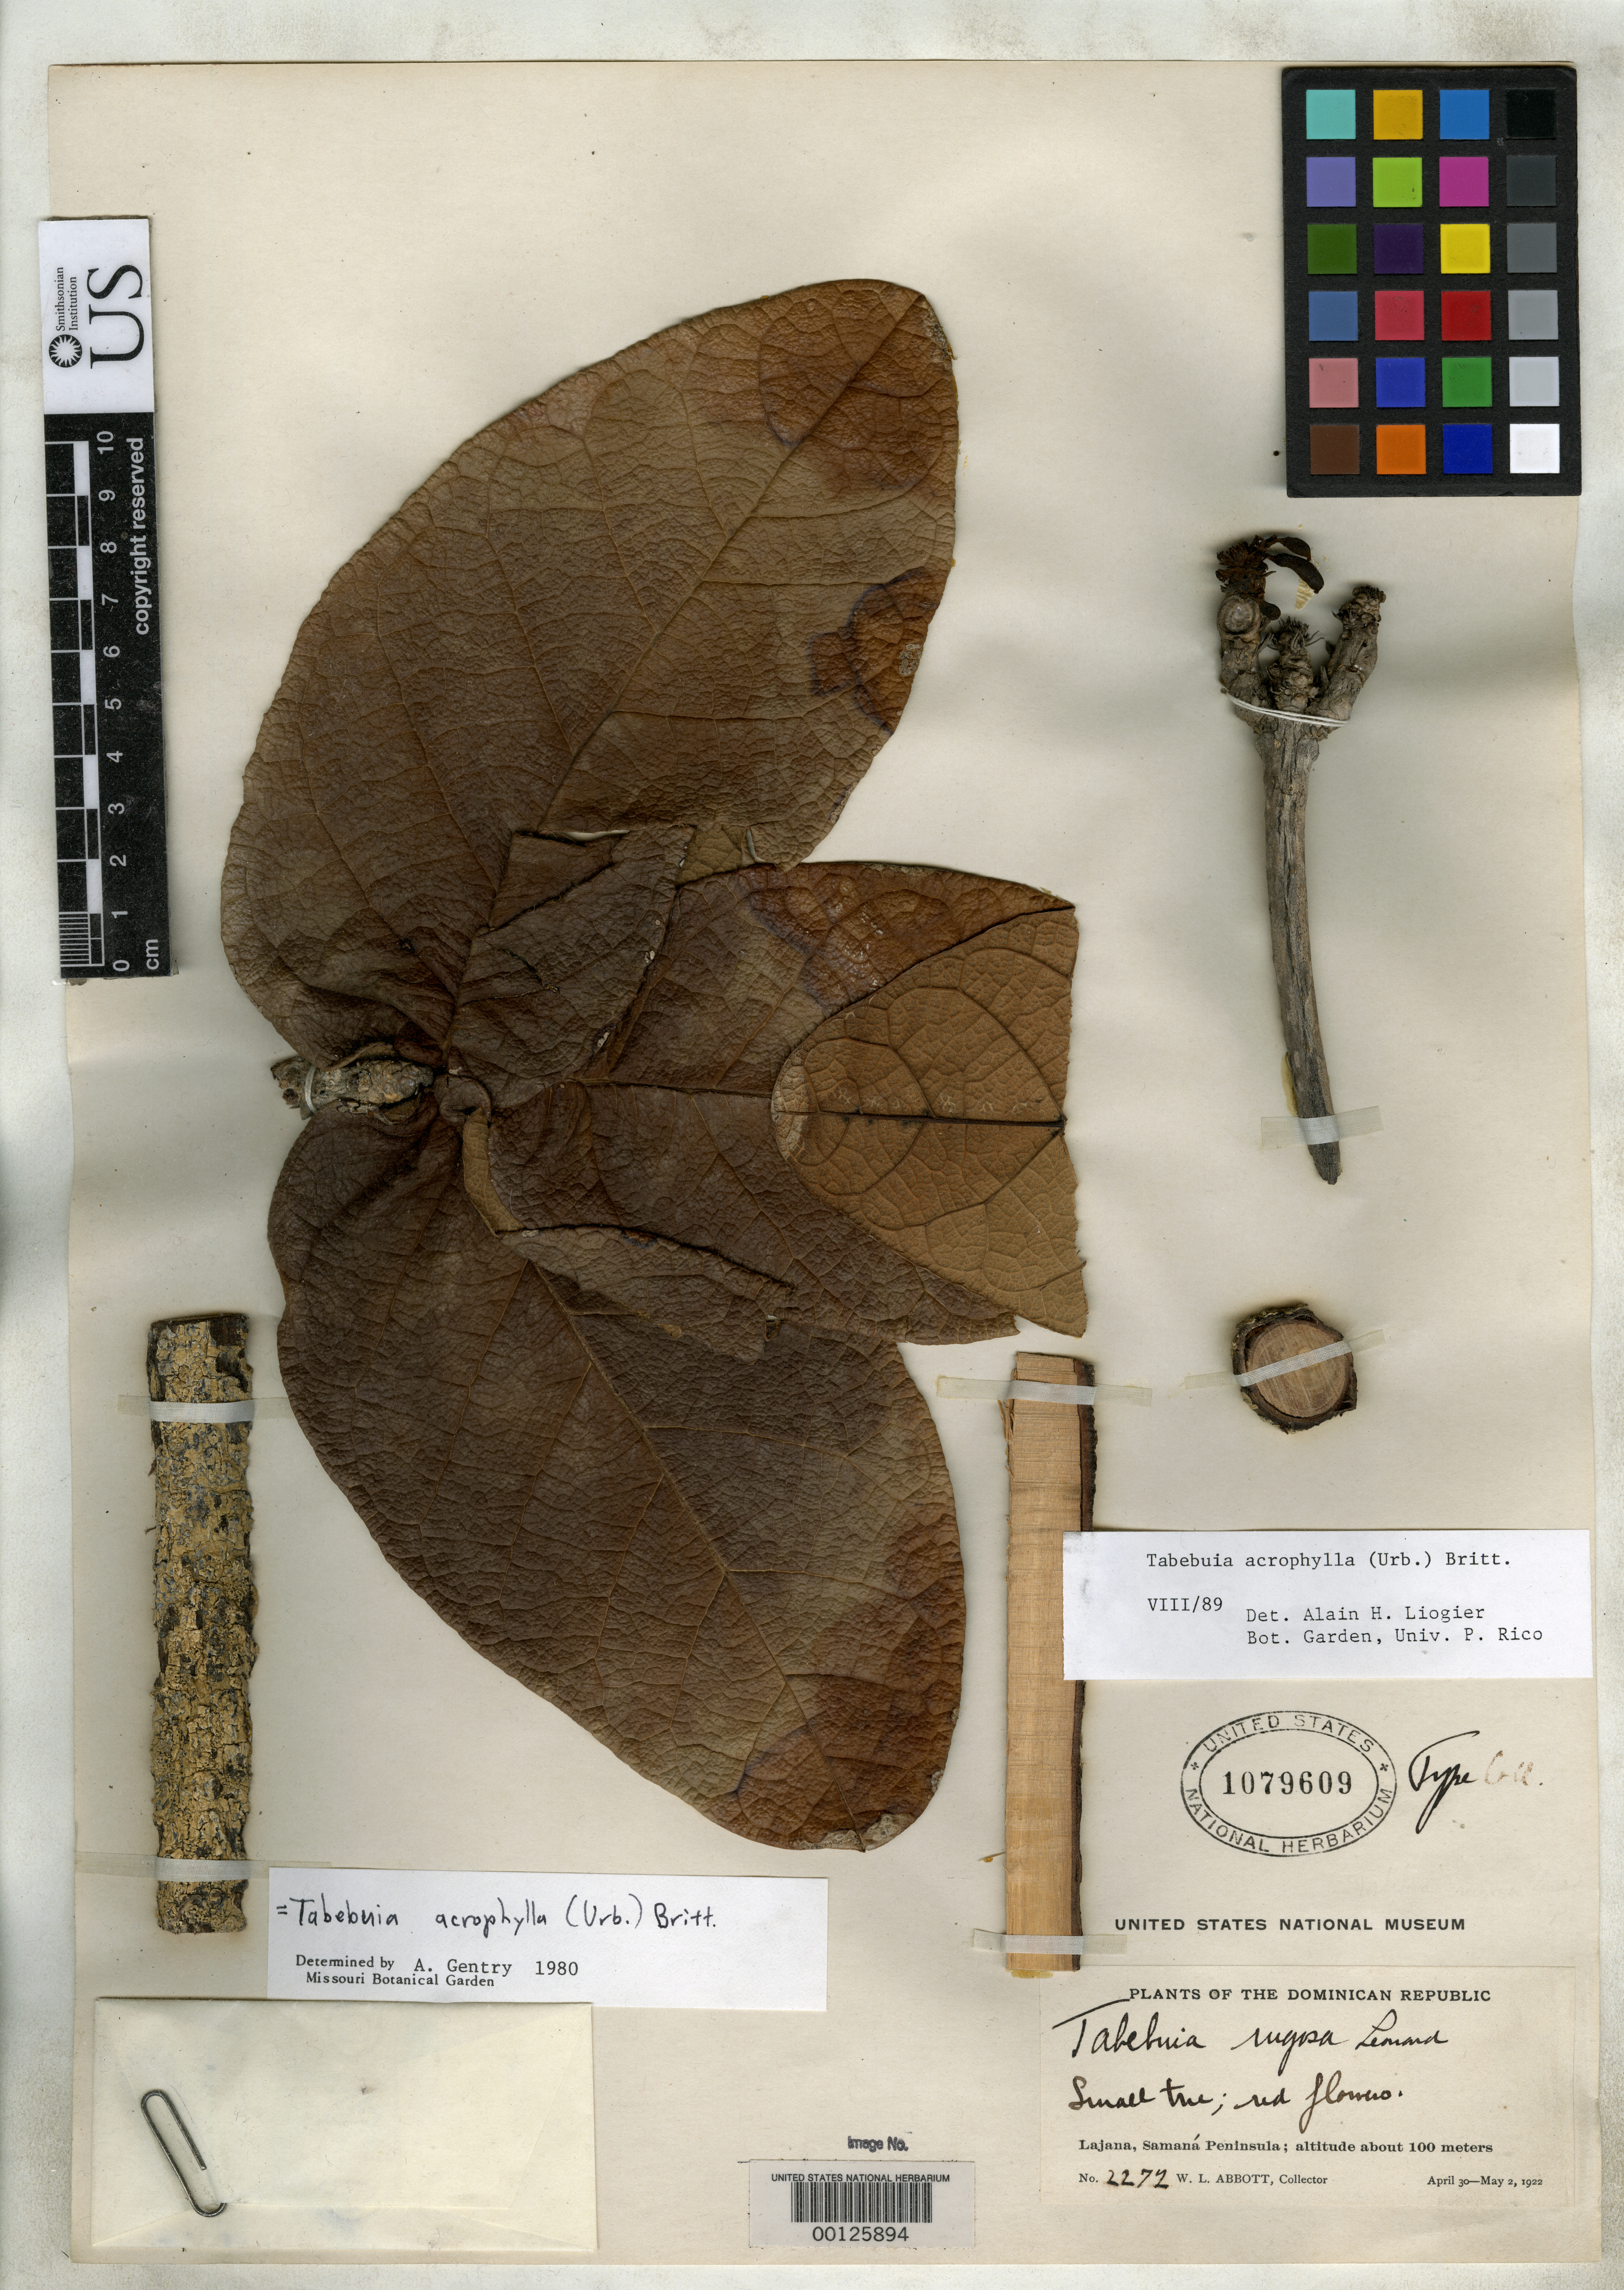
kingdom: Plantae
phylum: Tracheophyta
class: Magnoliopsida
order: Lamiales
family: Bignoniaceae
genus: Tabebuia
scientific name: Tabebuia rugosa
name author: Leonard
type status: Holotype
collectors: W. L. Abbott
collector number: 2272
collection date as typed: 30 Apr 1922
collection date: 1922-04-30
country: Dominican Republic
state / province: Samaná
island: Hispaniola Island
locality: Lagana, Samana Peninsula.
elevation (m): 100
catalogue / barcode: US 1079609